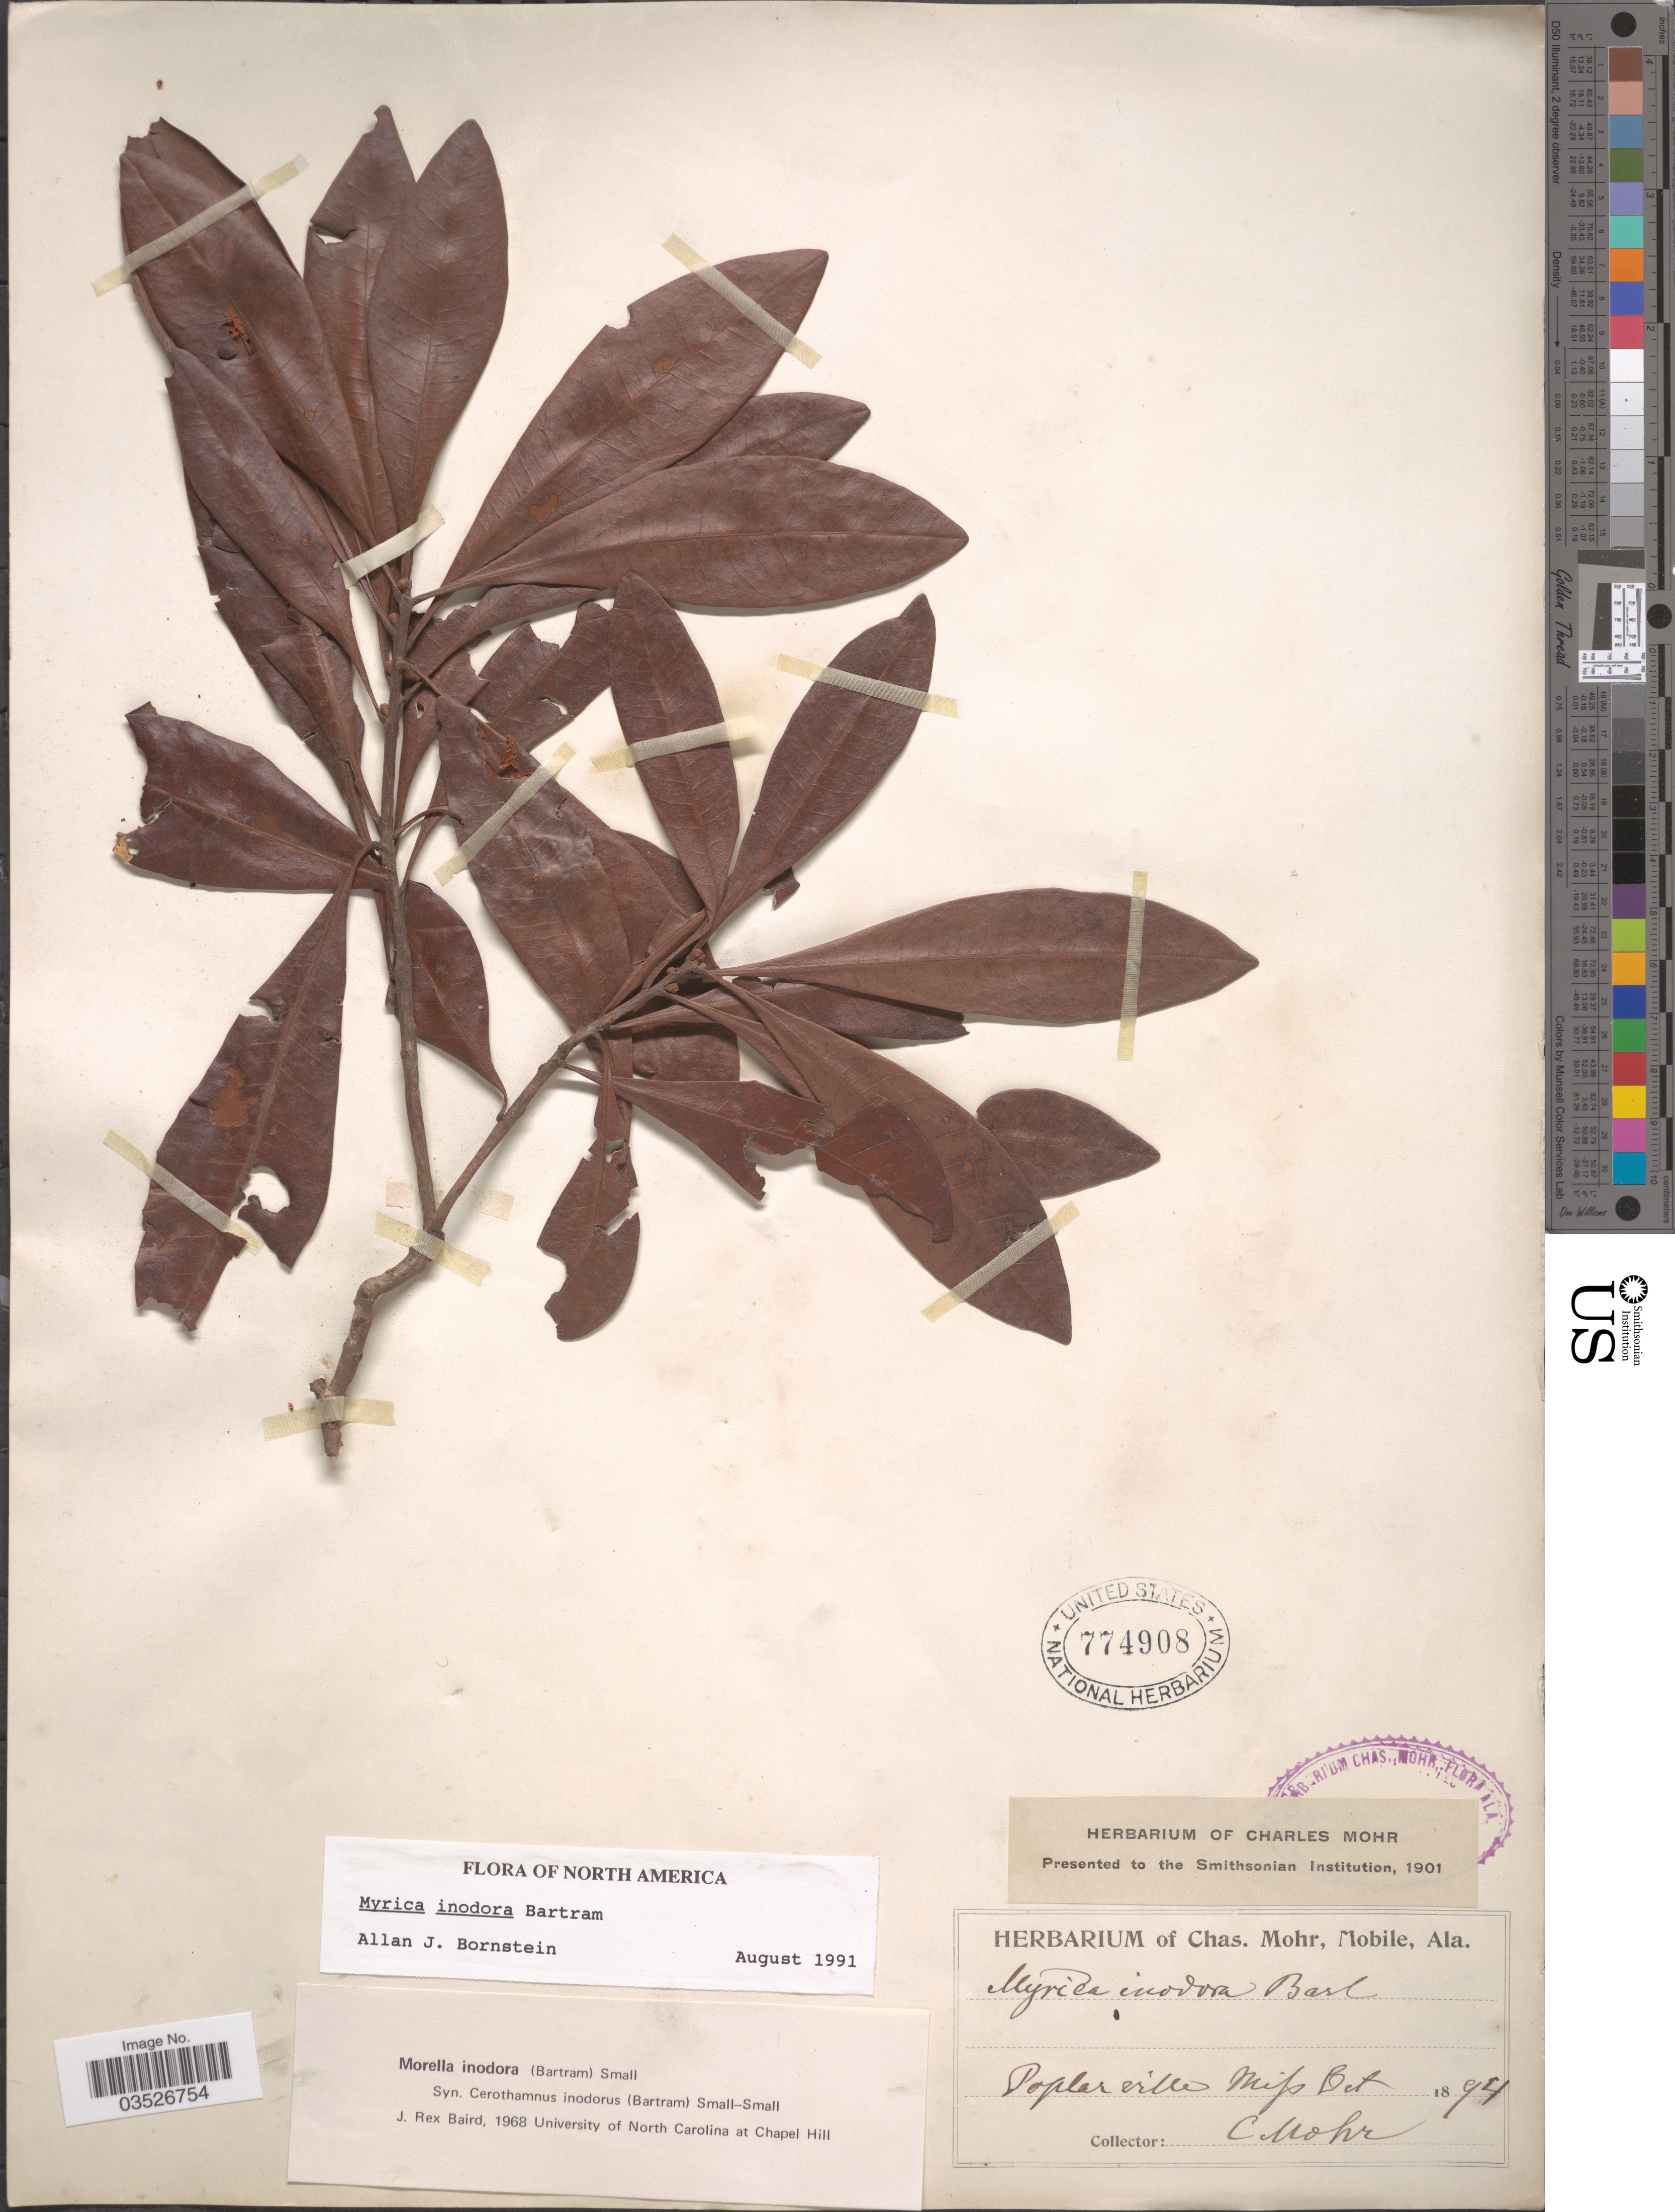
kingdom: Plantae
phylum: Tracheophyta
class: Magnoliopsida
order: Fagales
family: Myricaceae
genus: Morella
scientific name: Morella inodora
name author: (W. Bartram) Small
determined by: Baird, James Rex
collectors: Mohr, C. T. (herbarium)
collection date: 1894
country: United States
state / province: Alabama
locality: Poplarville Mifs Bet.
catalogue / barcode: US 774908